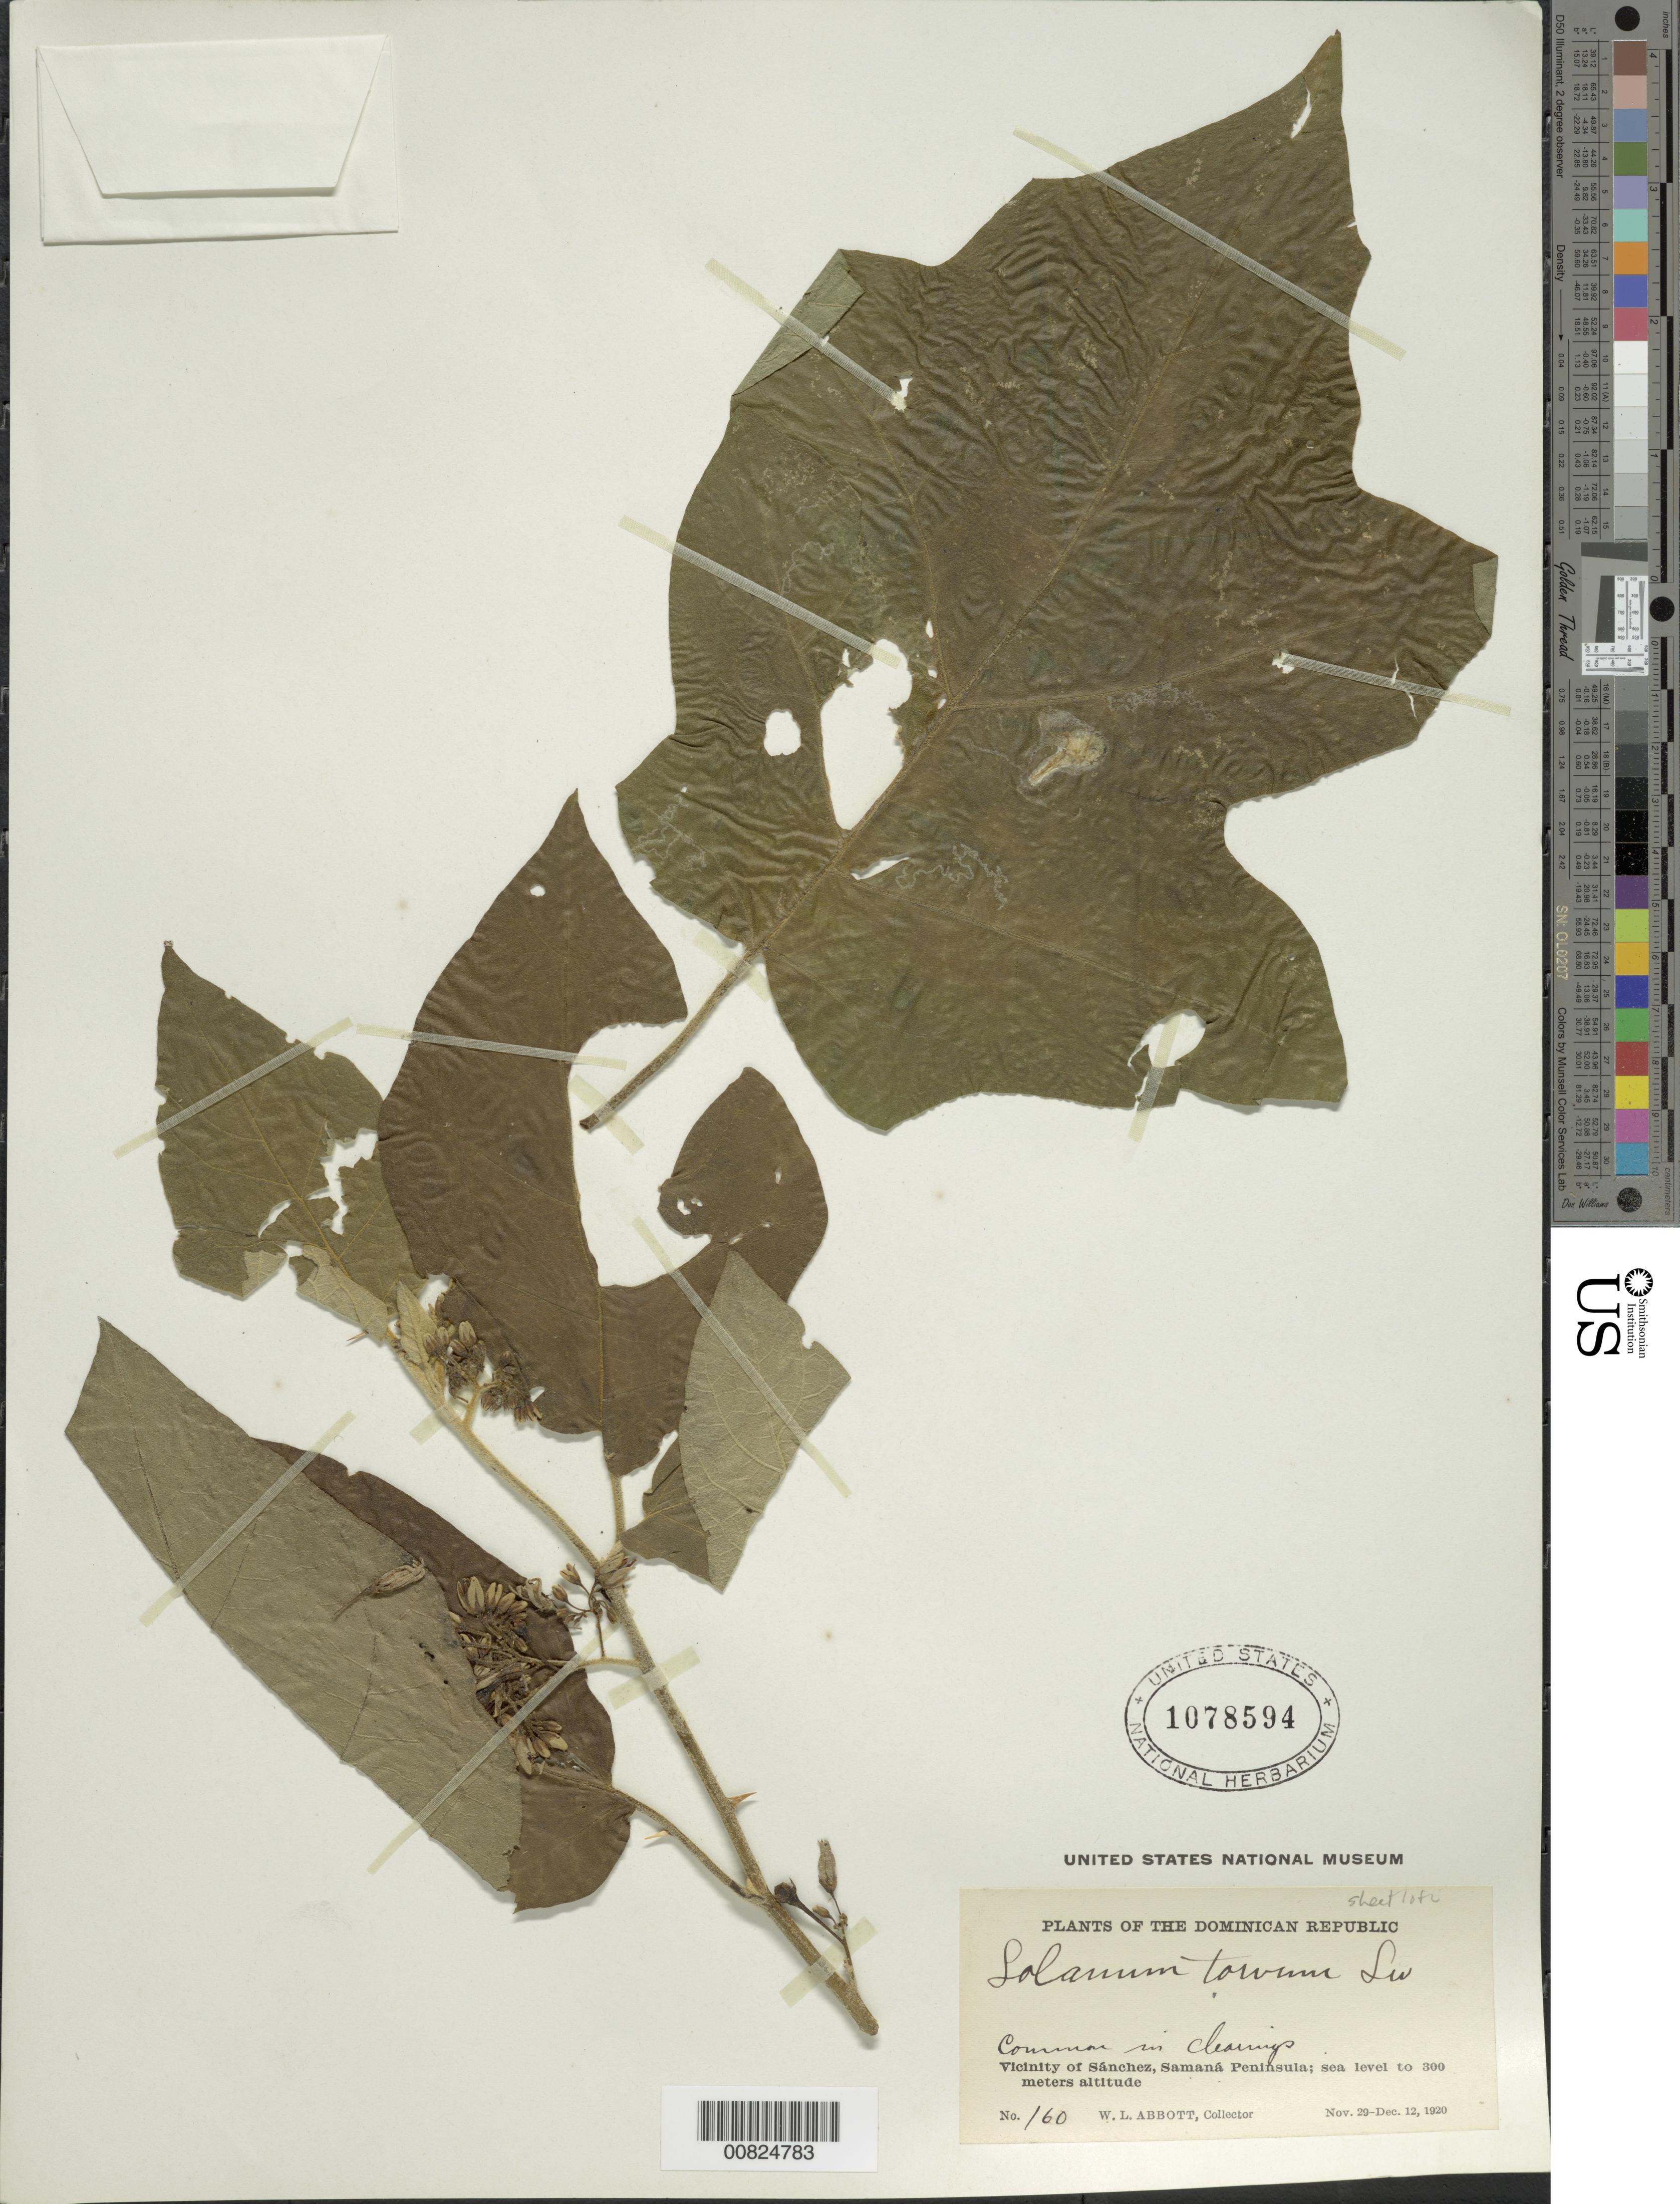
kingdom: Plantae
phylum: Tracheophyta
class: Magnoliopsida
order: Solanales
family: Solanaceae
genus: Solanum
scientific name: Solanum torvum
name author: Sw.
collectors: W. L. Abbott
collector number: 160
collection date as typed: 29 Nov 1920 to 12 Dec 1920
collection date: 1920-11-29/1920-12-12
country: Dominican Republic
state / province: Samana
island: Hispaniola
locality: Vicinity of Sanchez, Samaná Peninsula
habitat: In clearings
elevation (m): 0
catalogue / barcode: US 1078594